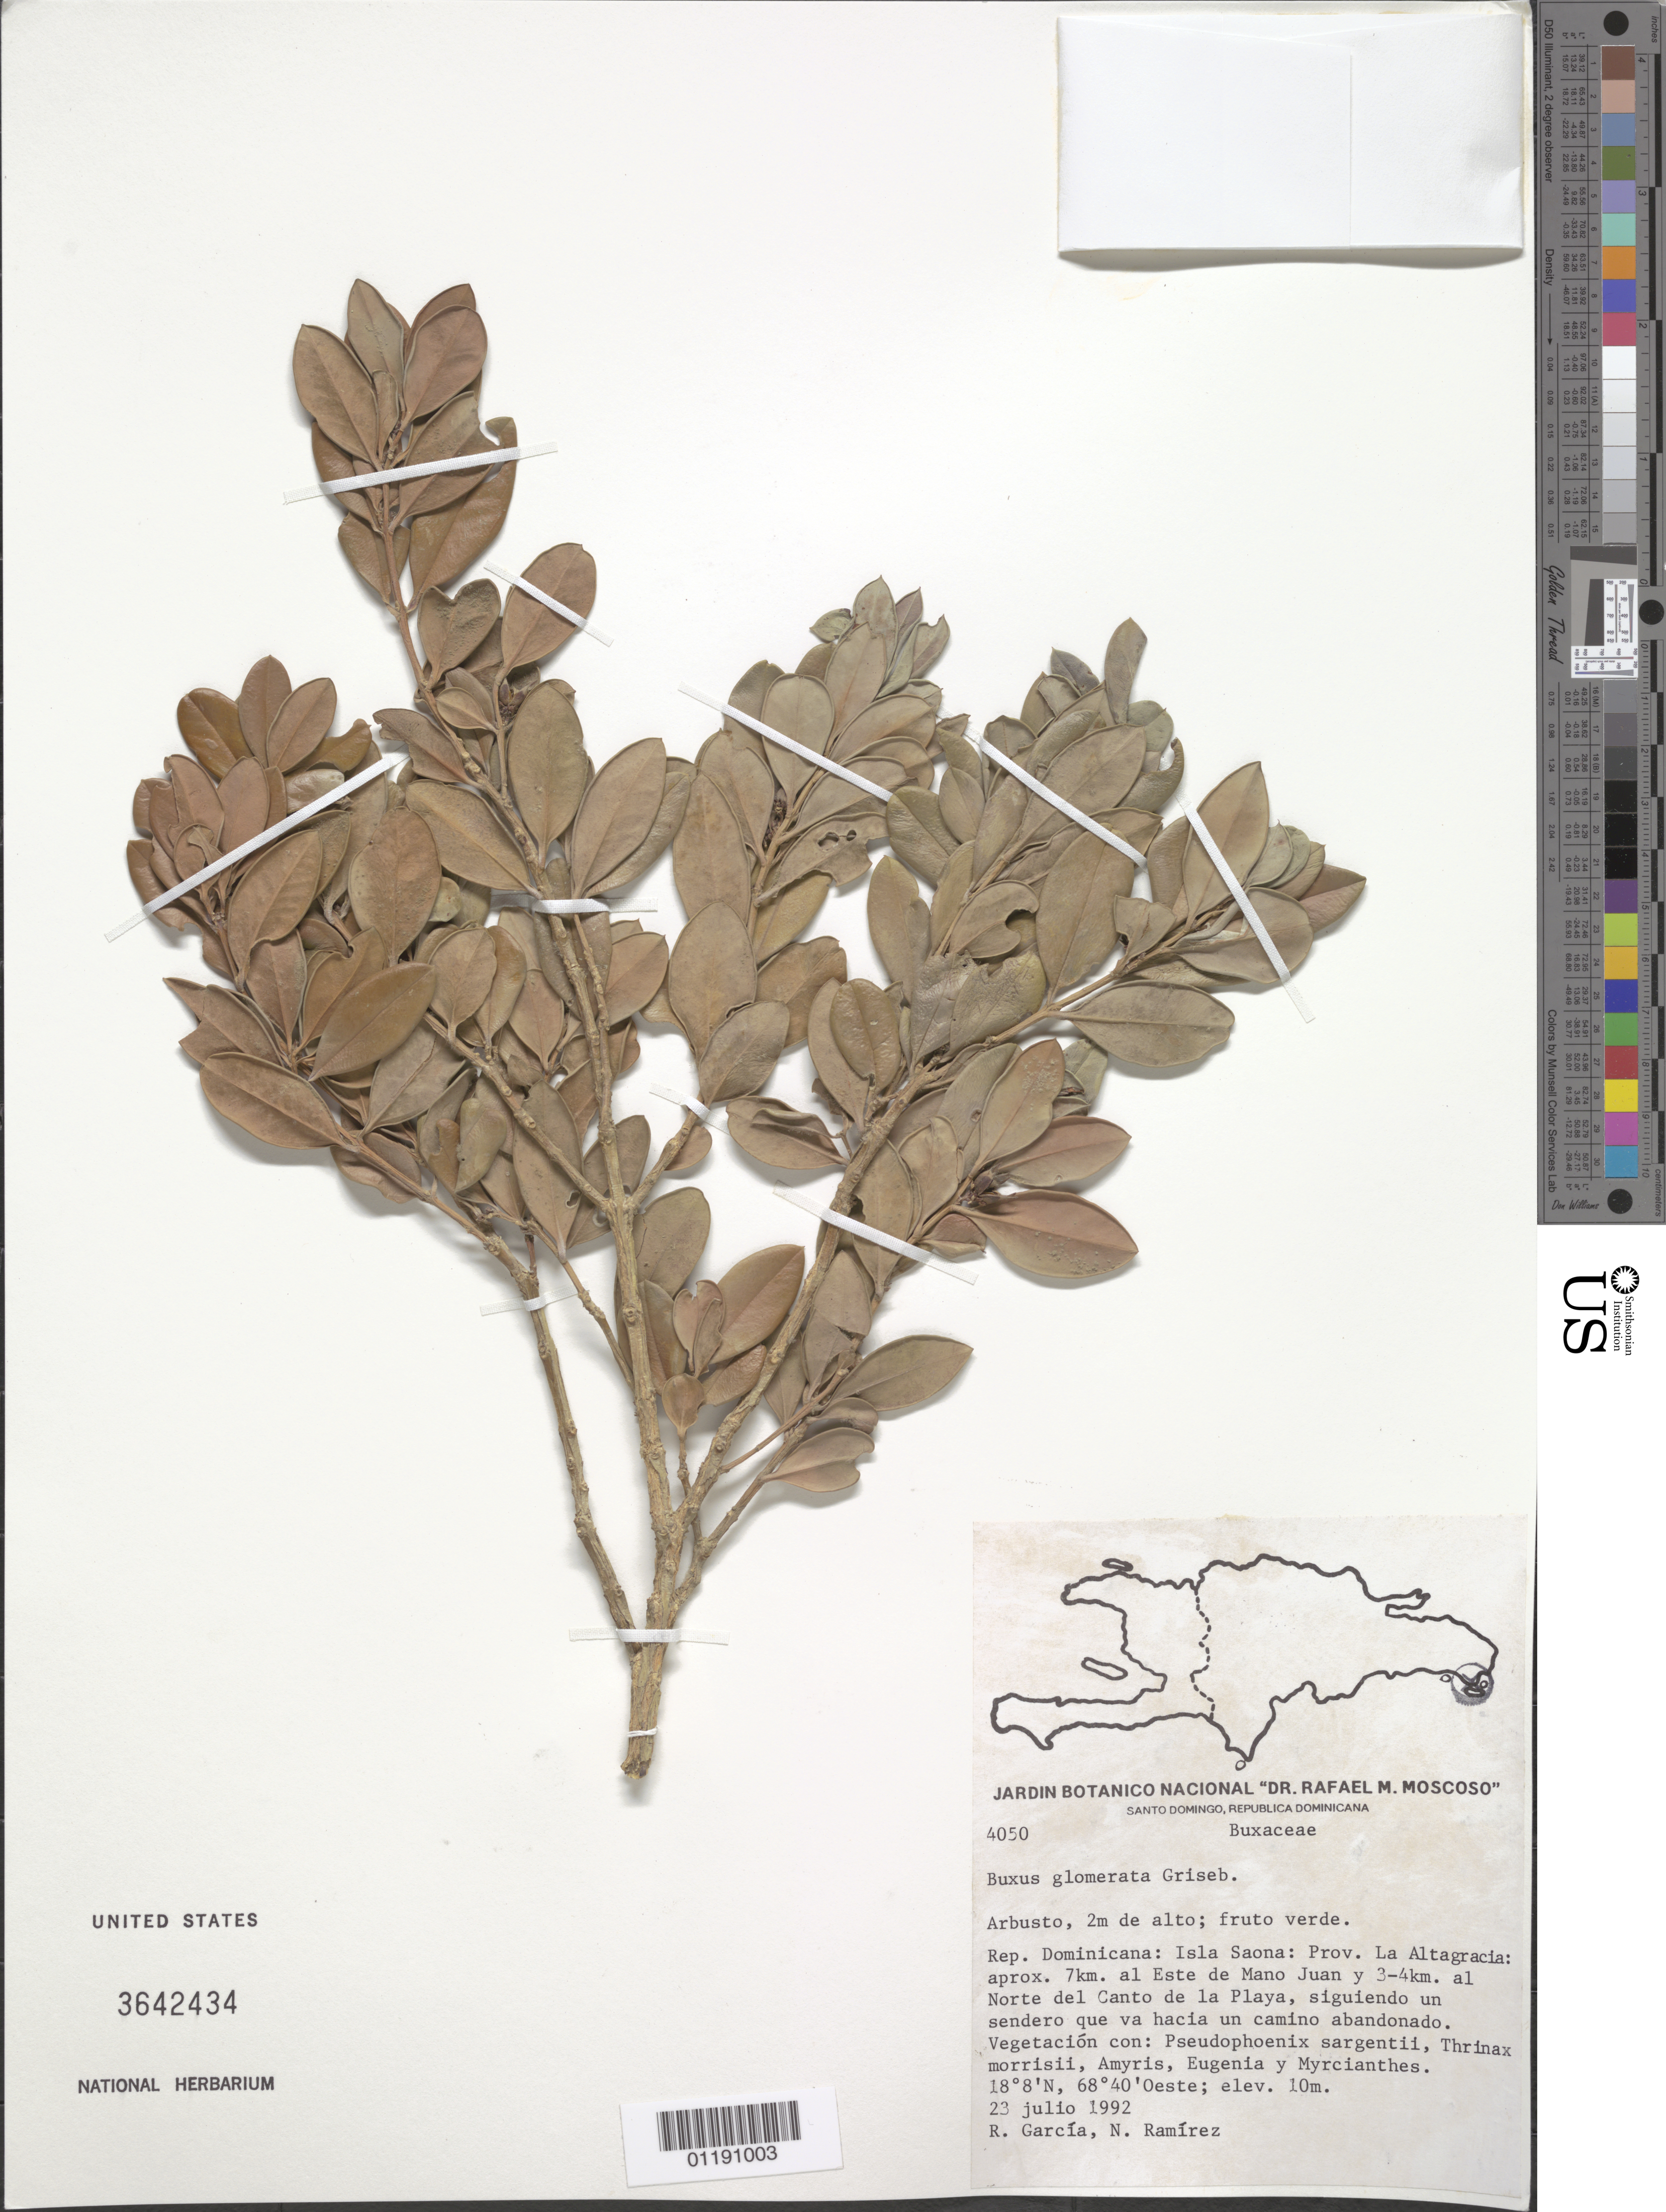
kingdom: Plantae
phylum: Tracheophyta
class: Magnoliopsida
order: Buxales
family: Buxaceae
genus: Buxus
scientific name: Buxus glomerata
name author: (Griseb.) Müll. Arg.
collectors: R. García & N. Ramírez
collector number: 4050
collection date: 1992-07-23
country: Dominican Republic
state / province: La Altagracía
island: Hispaniola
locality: About 7 km E of Mano Juan and 3-4 km N of Canto de la Playa, following a path which has an abandoned road.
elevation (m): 10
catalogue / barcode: US 3642434